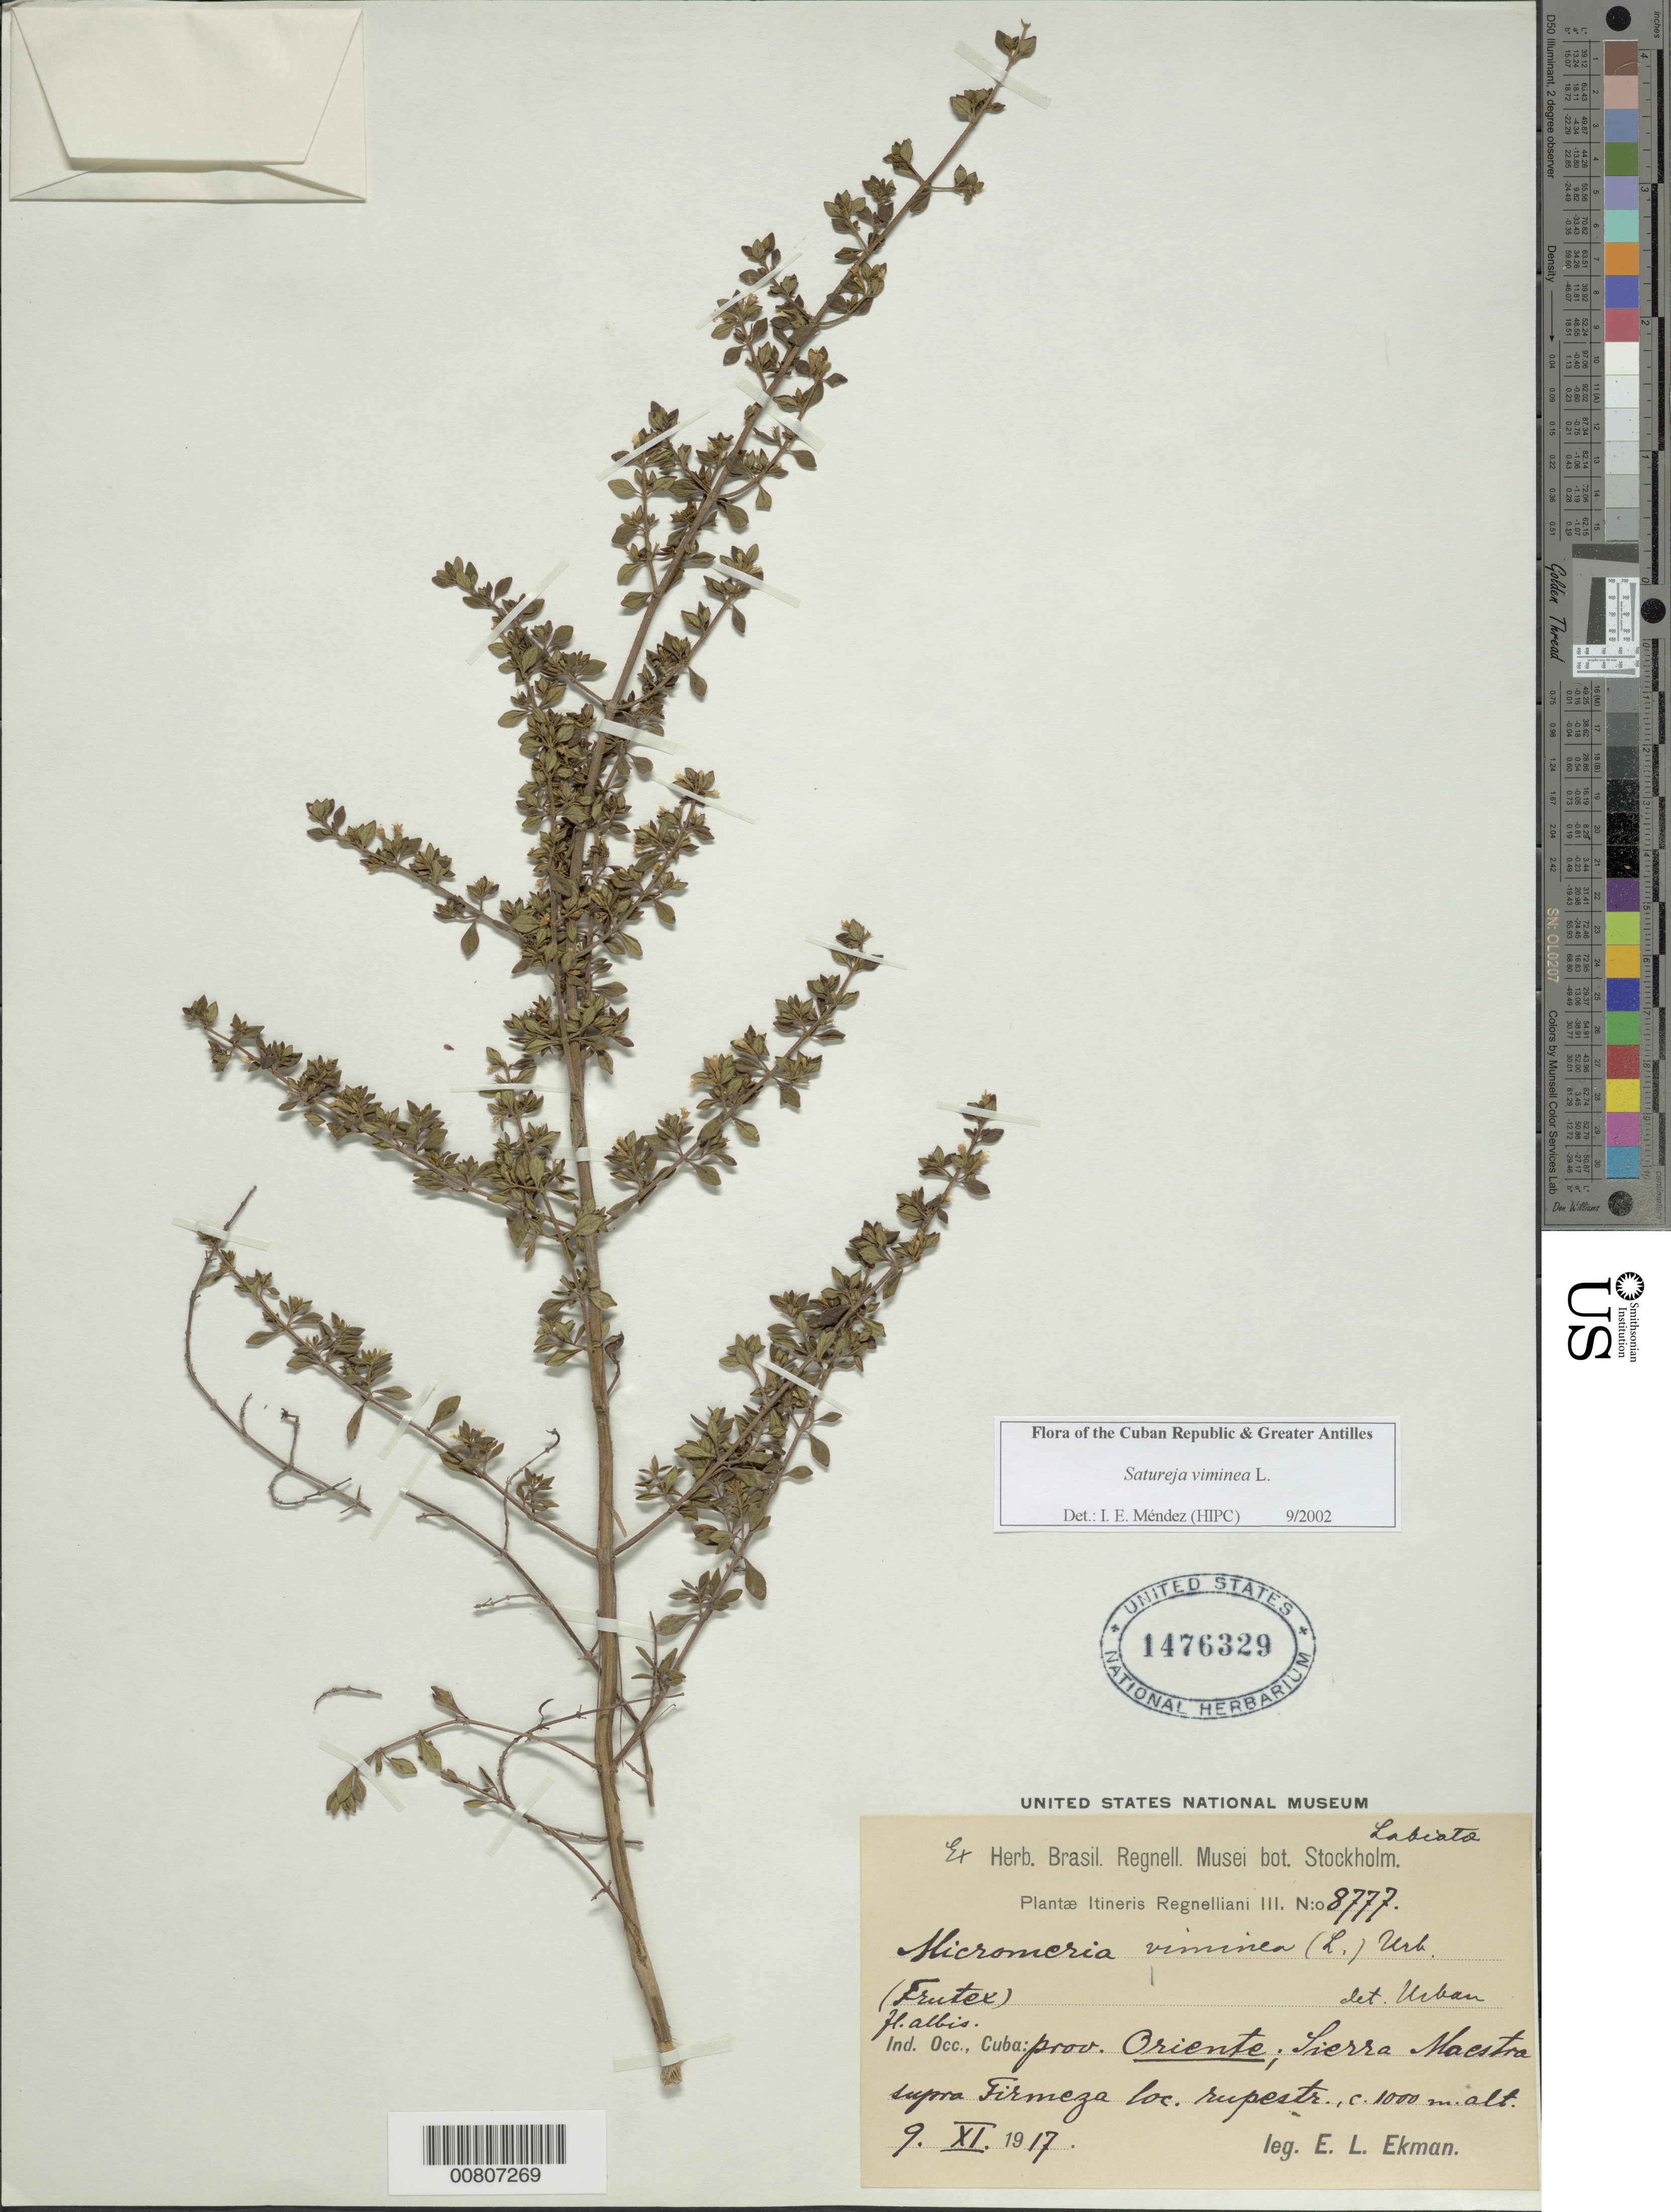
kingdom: Plantae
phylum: Tracheophyta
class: Magnoliopsida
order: Lamiales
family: Lamiaceae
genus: Clinopodium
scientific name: Clinopodium vimineum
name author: (L.) Kuntze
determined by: Méndez, Isidro E., (HIPC)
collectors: E. L. Ekman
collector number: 8777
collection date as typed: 09 Nov 1917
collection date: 1917-11-09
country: Cuba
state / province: Oriente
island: Cuba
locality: Lierra Maestra, supra Firmeza loc rupestr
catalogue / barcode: US 1476329